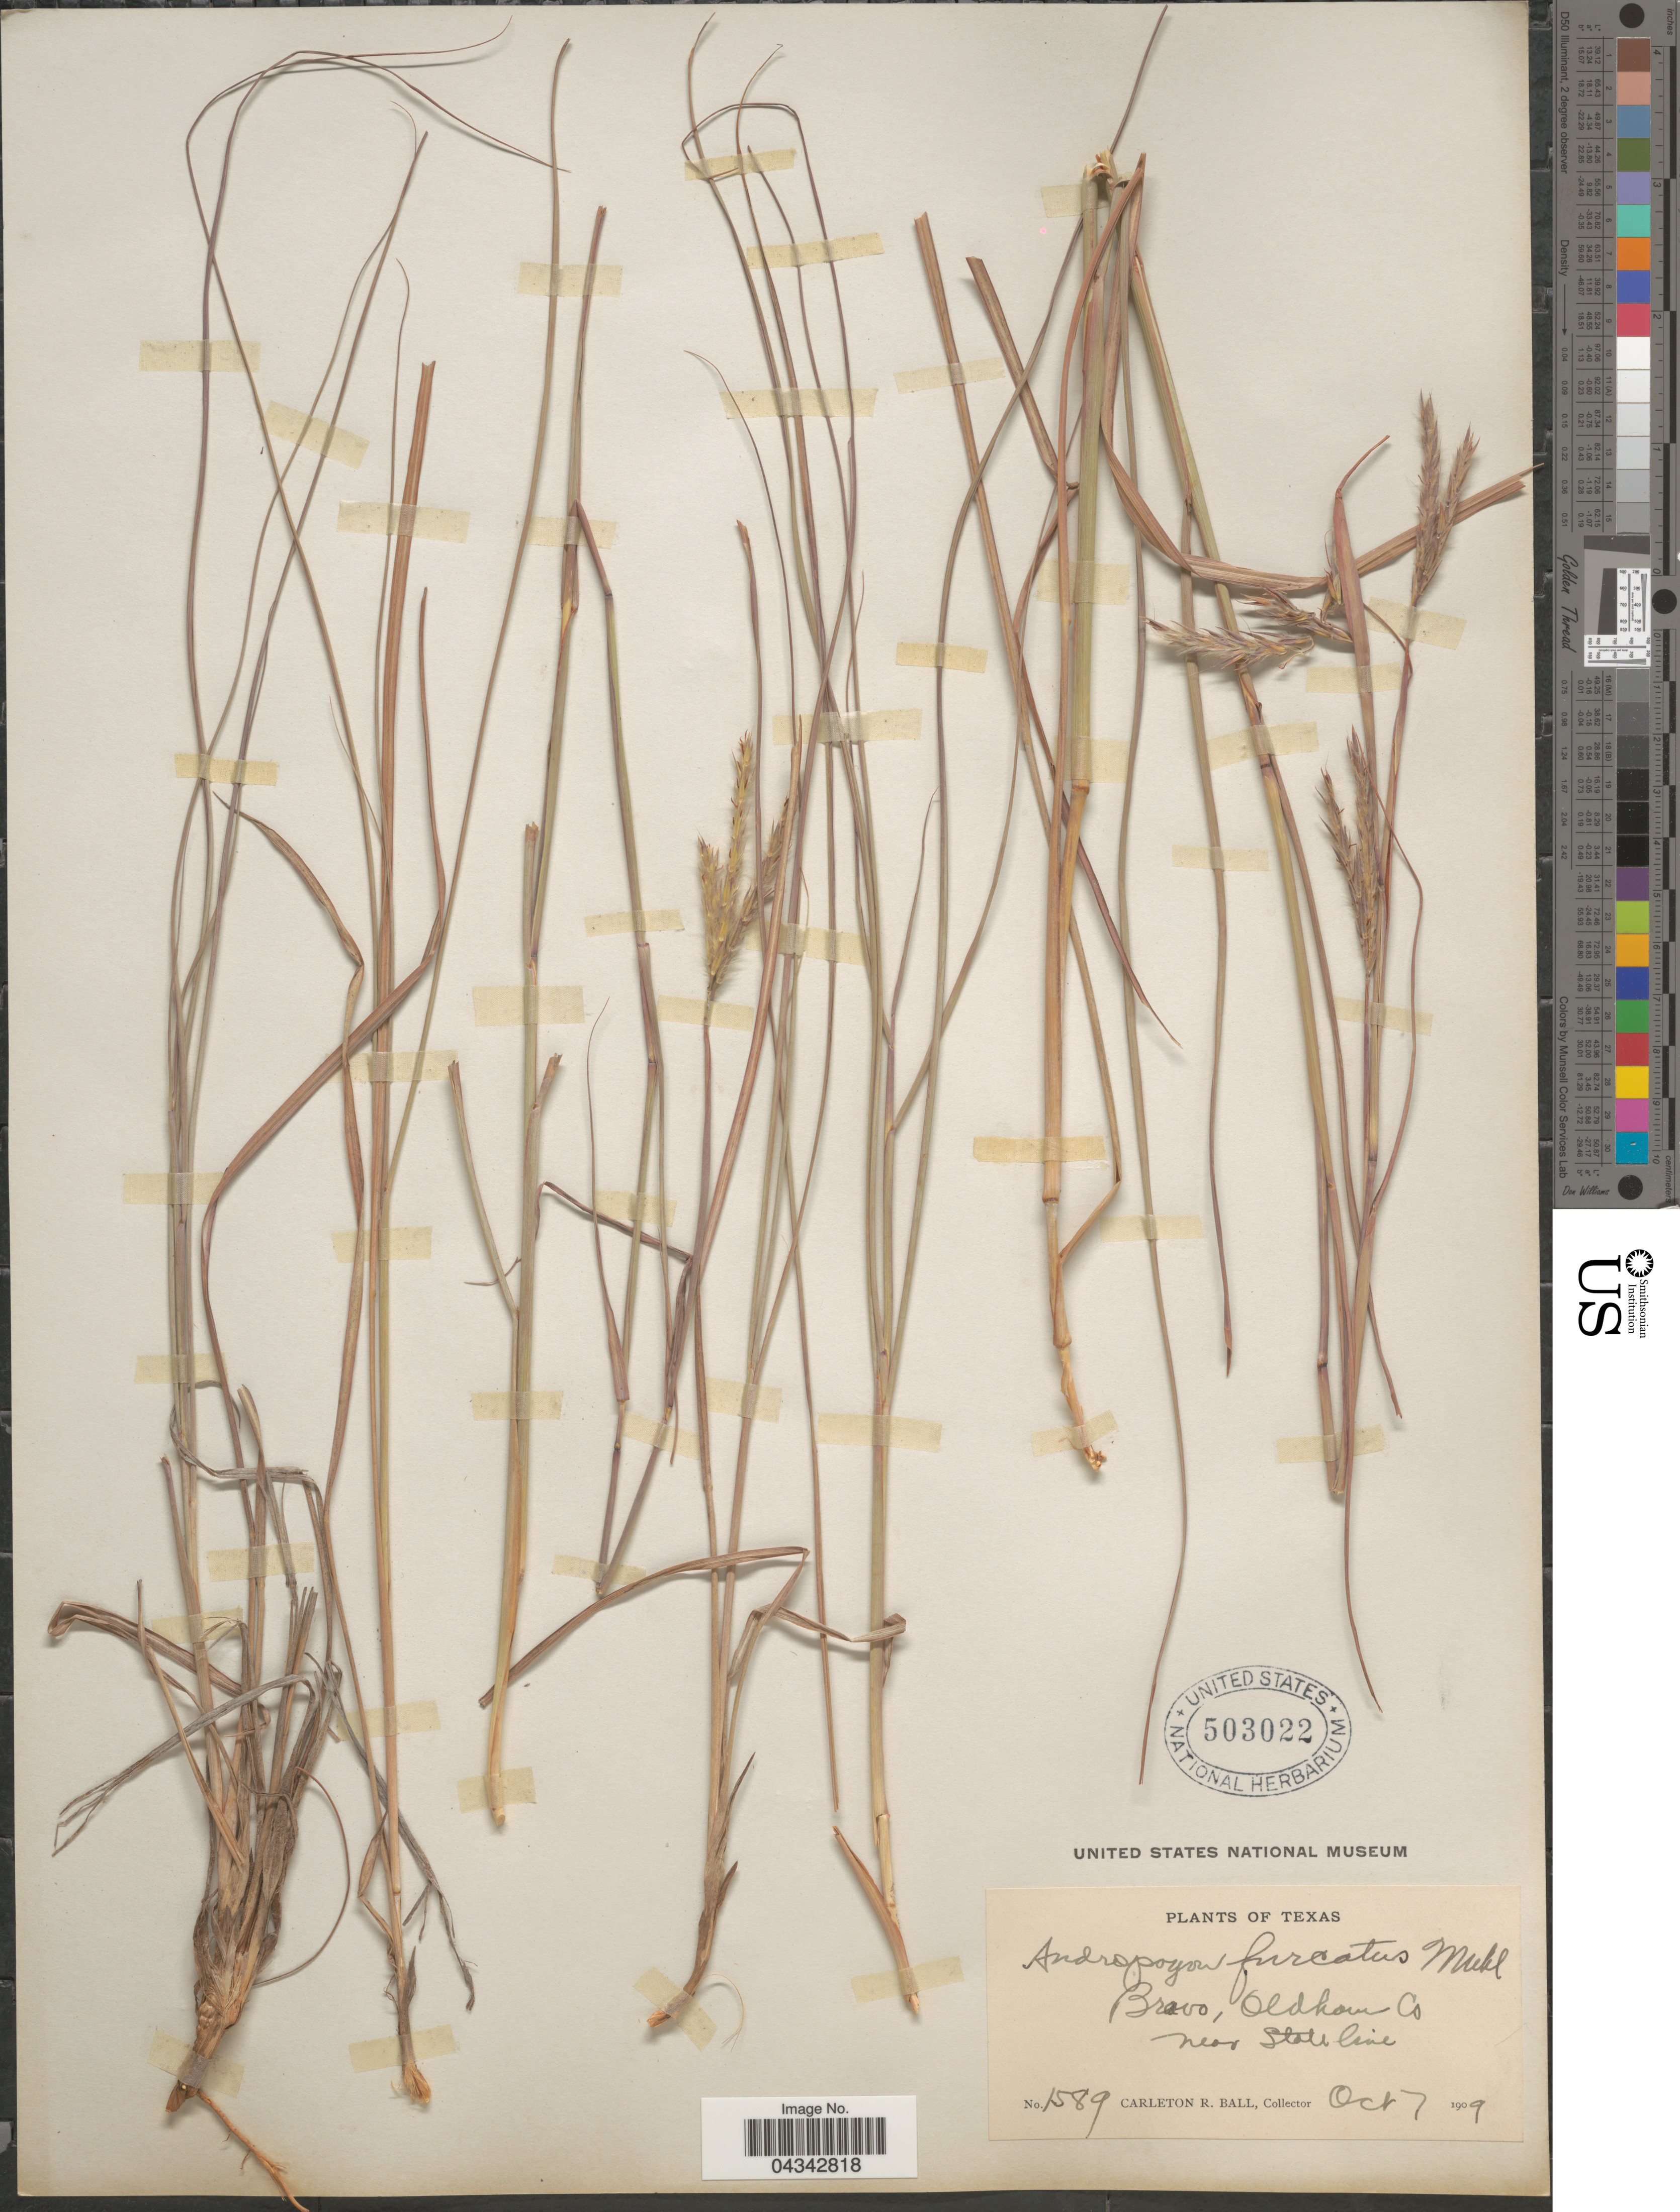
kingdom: Plantae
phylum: Tracheophyta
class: Liliopsida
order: Poales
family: Poaceae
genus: Andropogon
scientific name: Andropogon gerardii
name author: Vitman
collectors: C. R. Ball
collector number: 1589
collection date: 1909-10-07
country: United States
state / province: Texas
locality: Bravo, Oldham Co near State line.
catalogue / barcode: US 503022